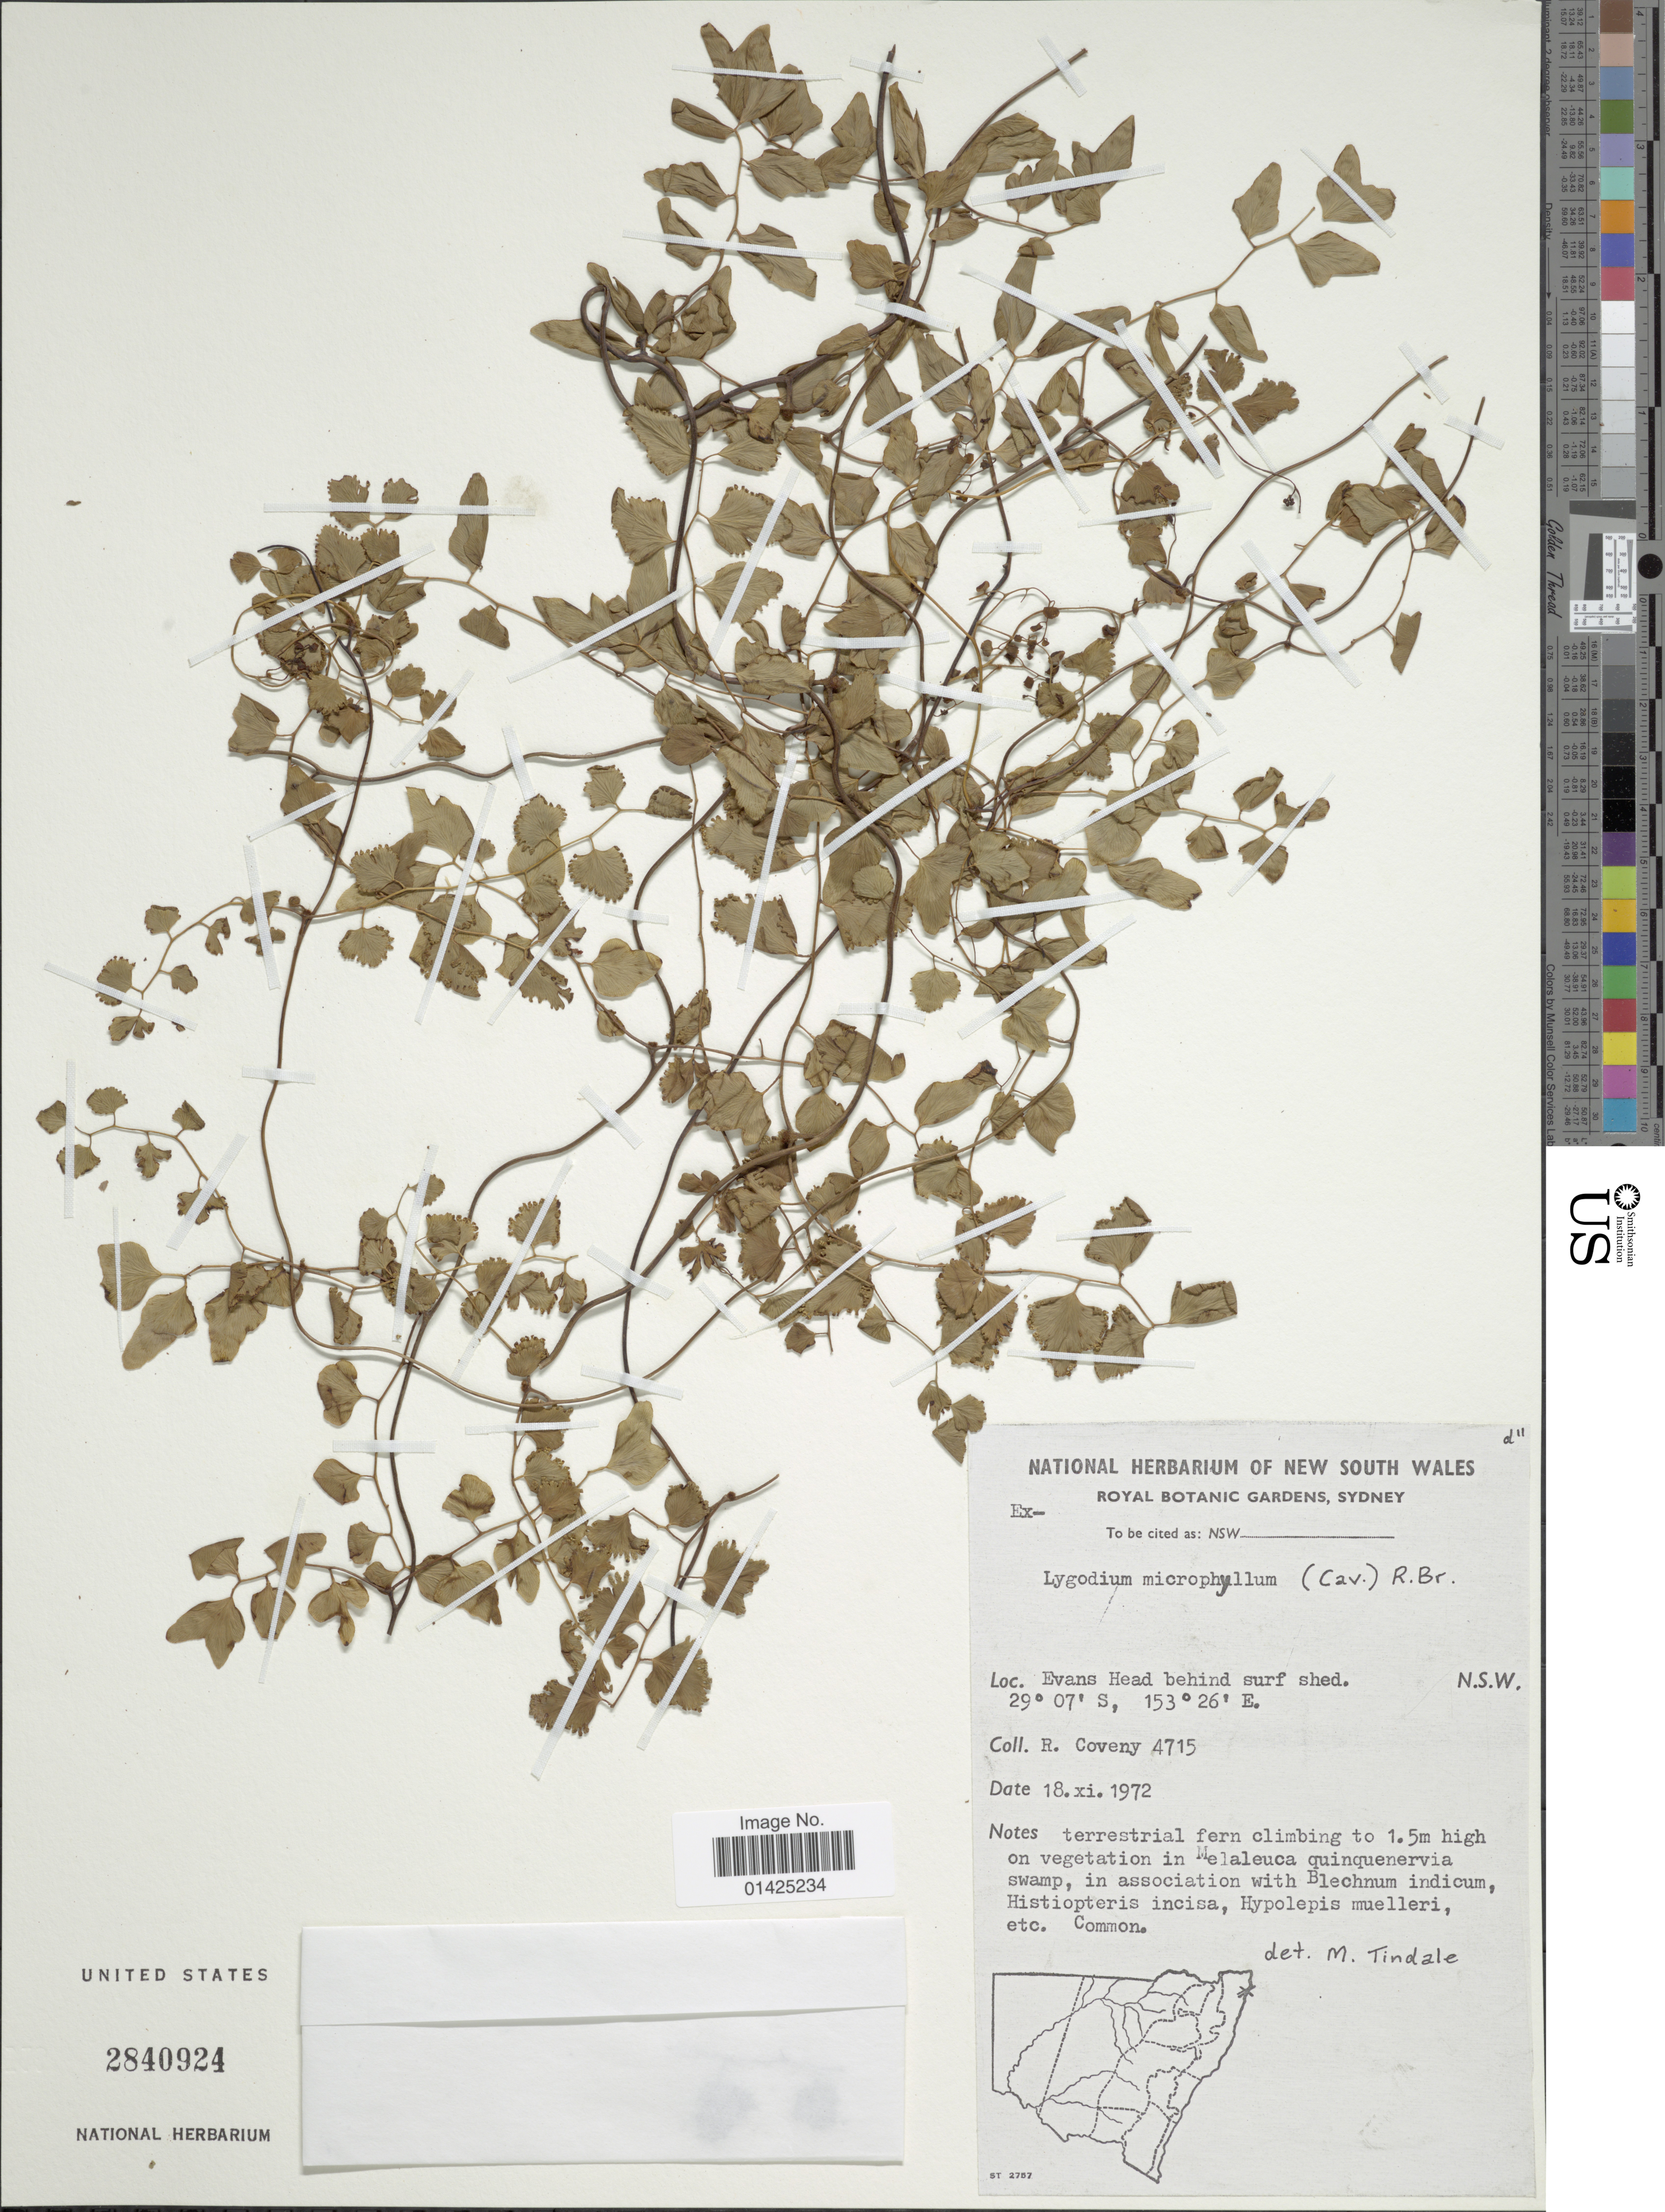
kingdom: Plantae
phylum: Tracheophyta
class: Polypodiopsida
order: Schizaeales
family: Lygodiaceae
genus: Lygodium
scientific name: Lygodium microphyllum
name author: (Cav.) R. Br.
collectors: R. Coveny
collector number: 4715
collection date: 1972-11-18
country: Australia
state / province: New South Wales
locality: Evans head behind surf shed.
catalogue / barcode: US 2840924